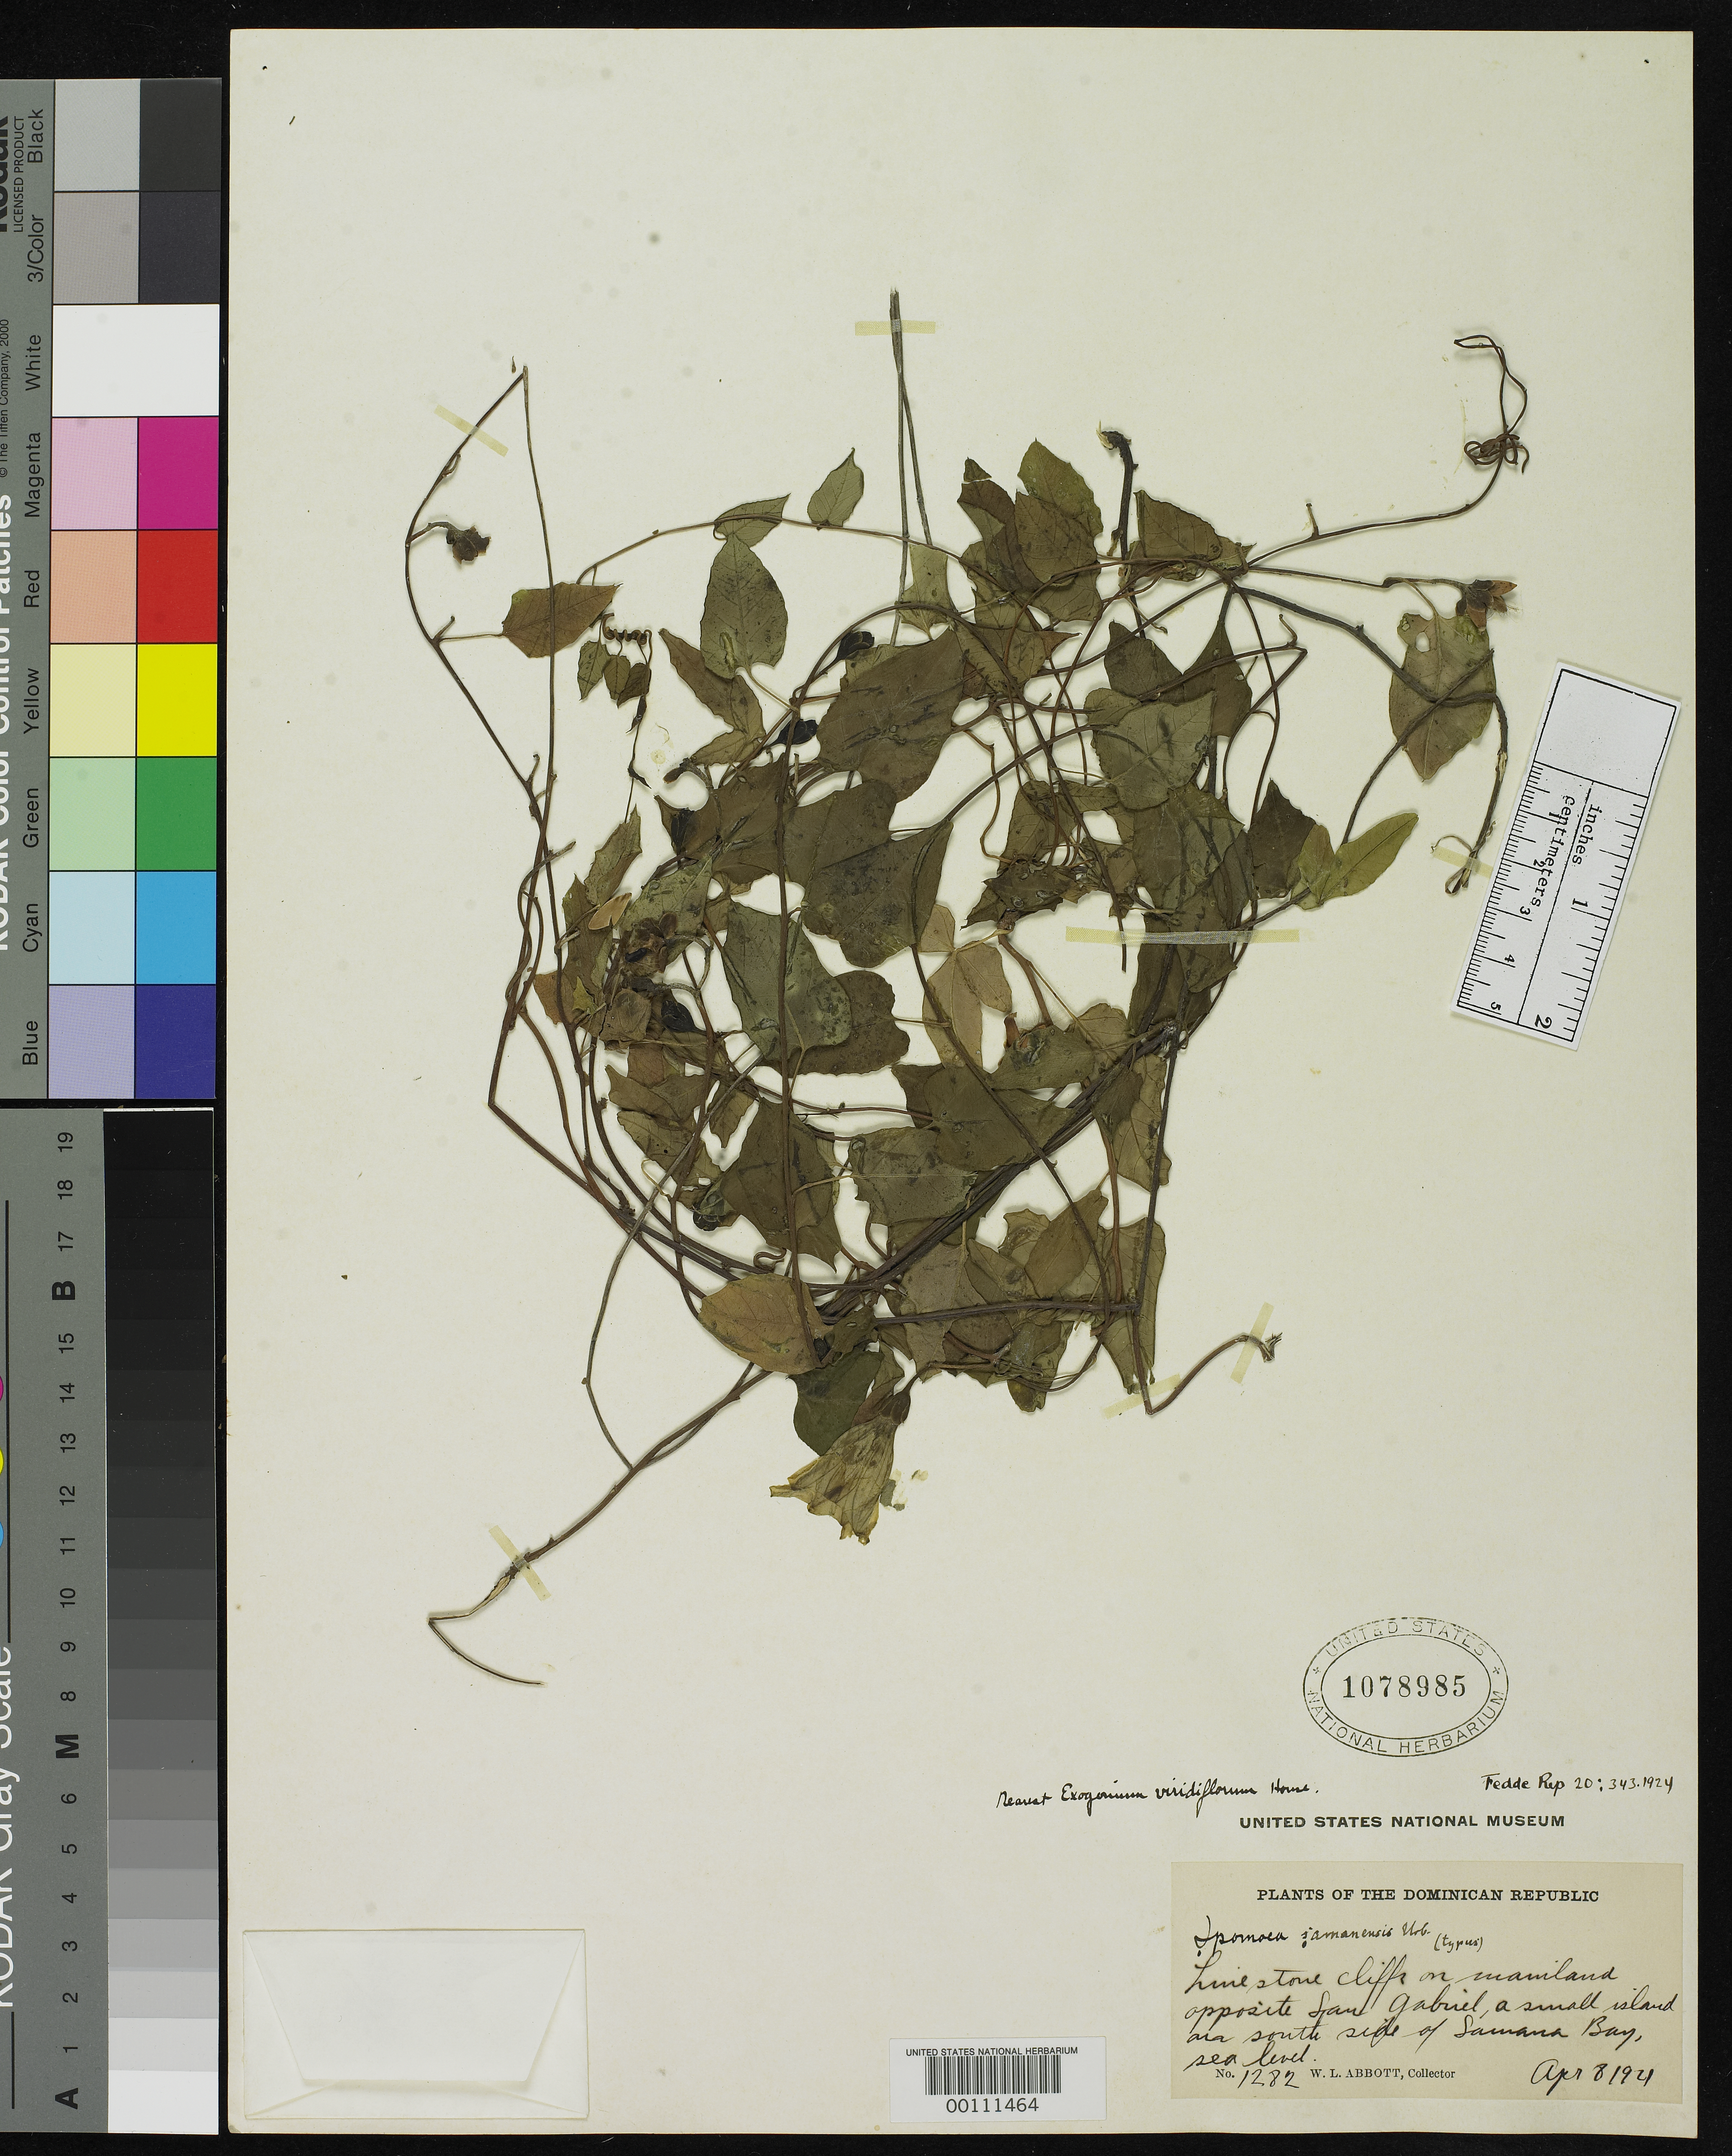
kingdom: Plantae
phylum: Tracheophyta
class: Magnoliopsida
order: Solanales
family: Convolvulaceae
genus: Ipomoea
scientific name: Ipomoea samanensis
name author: Urb.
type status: Isotype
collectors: W. L. Abbott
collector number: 1282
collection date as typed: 08 Apr 1921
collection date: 1921-04-08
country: Dominican Republic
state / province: Samaná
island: Hispaniola Island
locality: Sinus Samanensis, San Gabriel.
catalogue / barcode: US 1078985